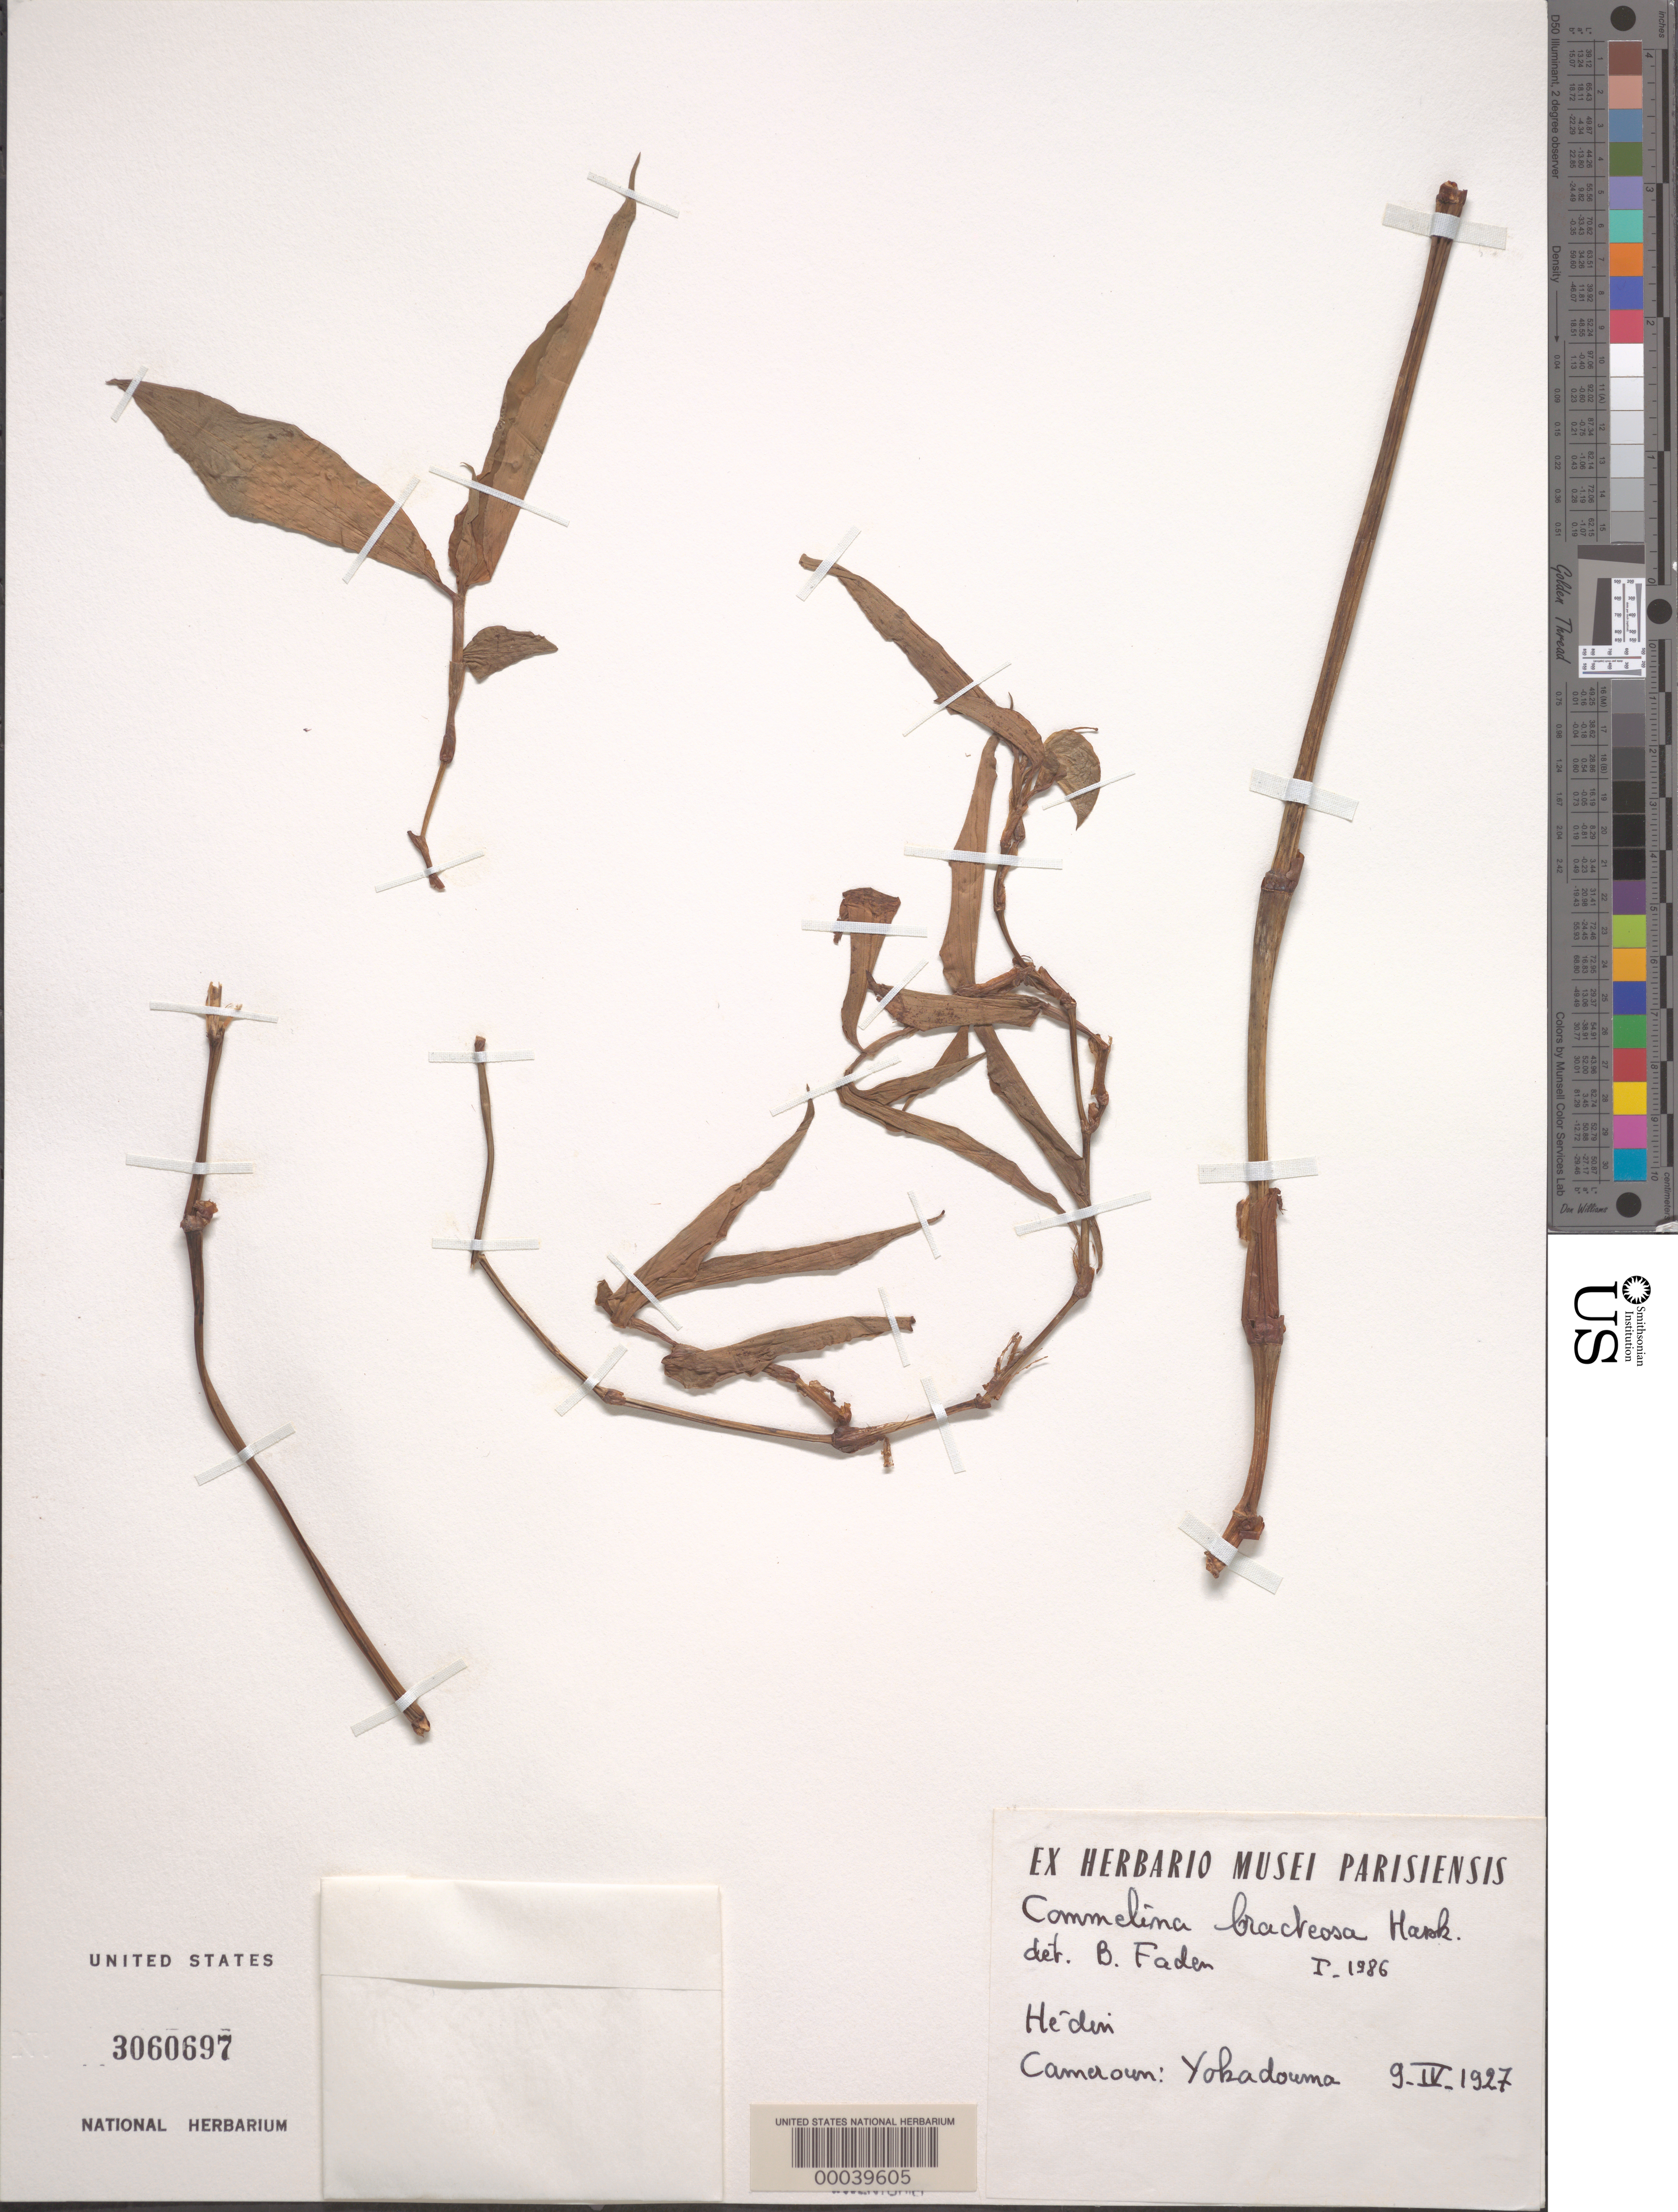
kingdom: Plantae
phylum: Tracheophyta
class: Liliopsida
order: Commelinales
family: Commelinaceae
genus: Commelina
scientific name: Commelina bracteosa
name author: Hassk.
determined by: Faden, Robert B., (US), Smithsonian Institution - National Museum of Natural History (UNITED STATES)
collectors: -. Hedin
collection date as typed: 09 Apr 1927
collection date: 1927-04-09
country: Cameroon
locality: Yakadouma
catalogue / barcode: US 3060697